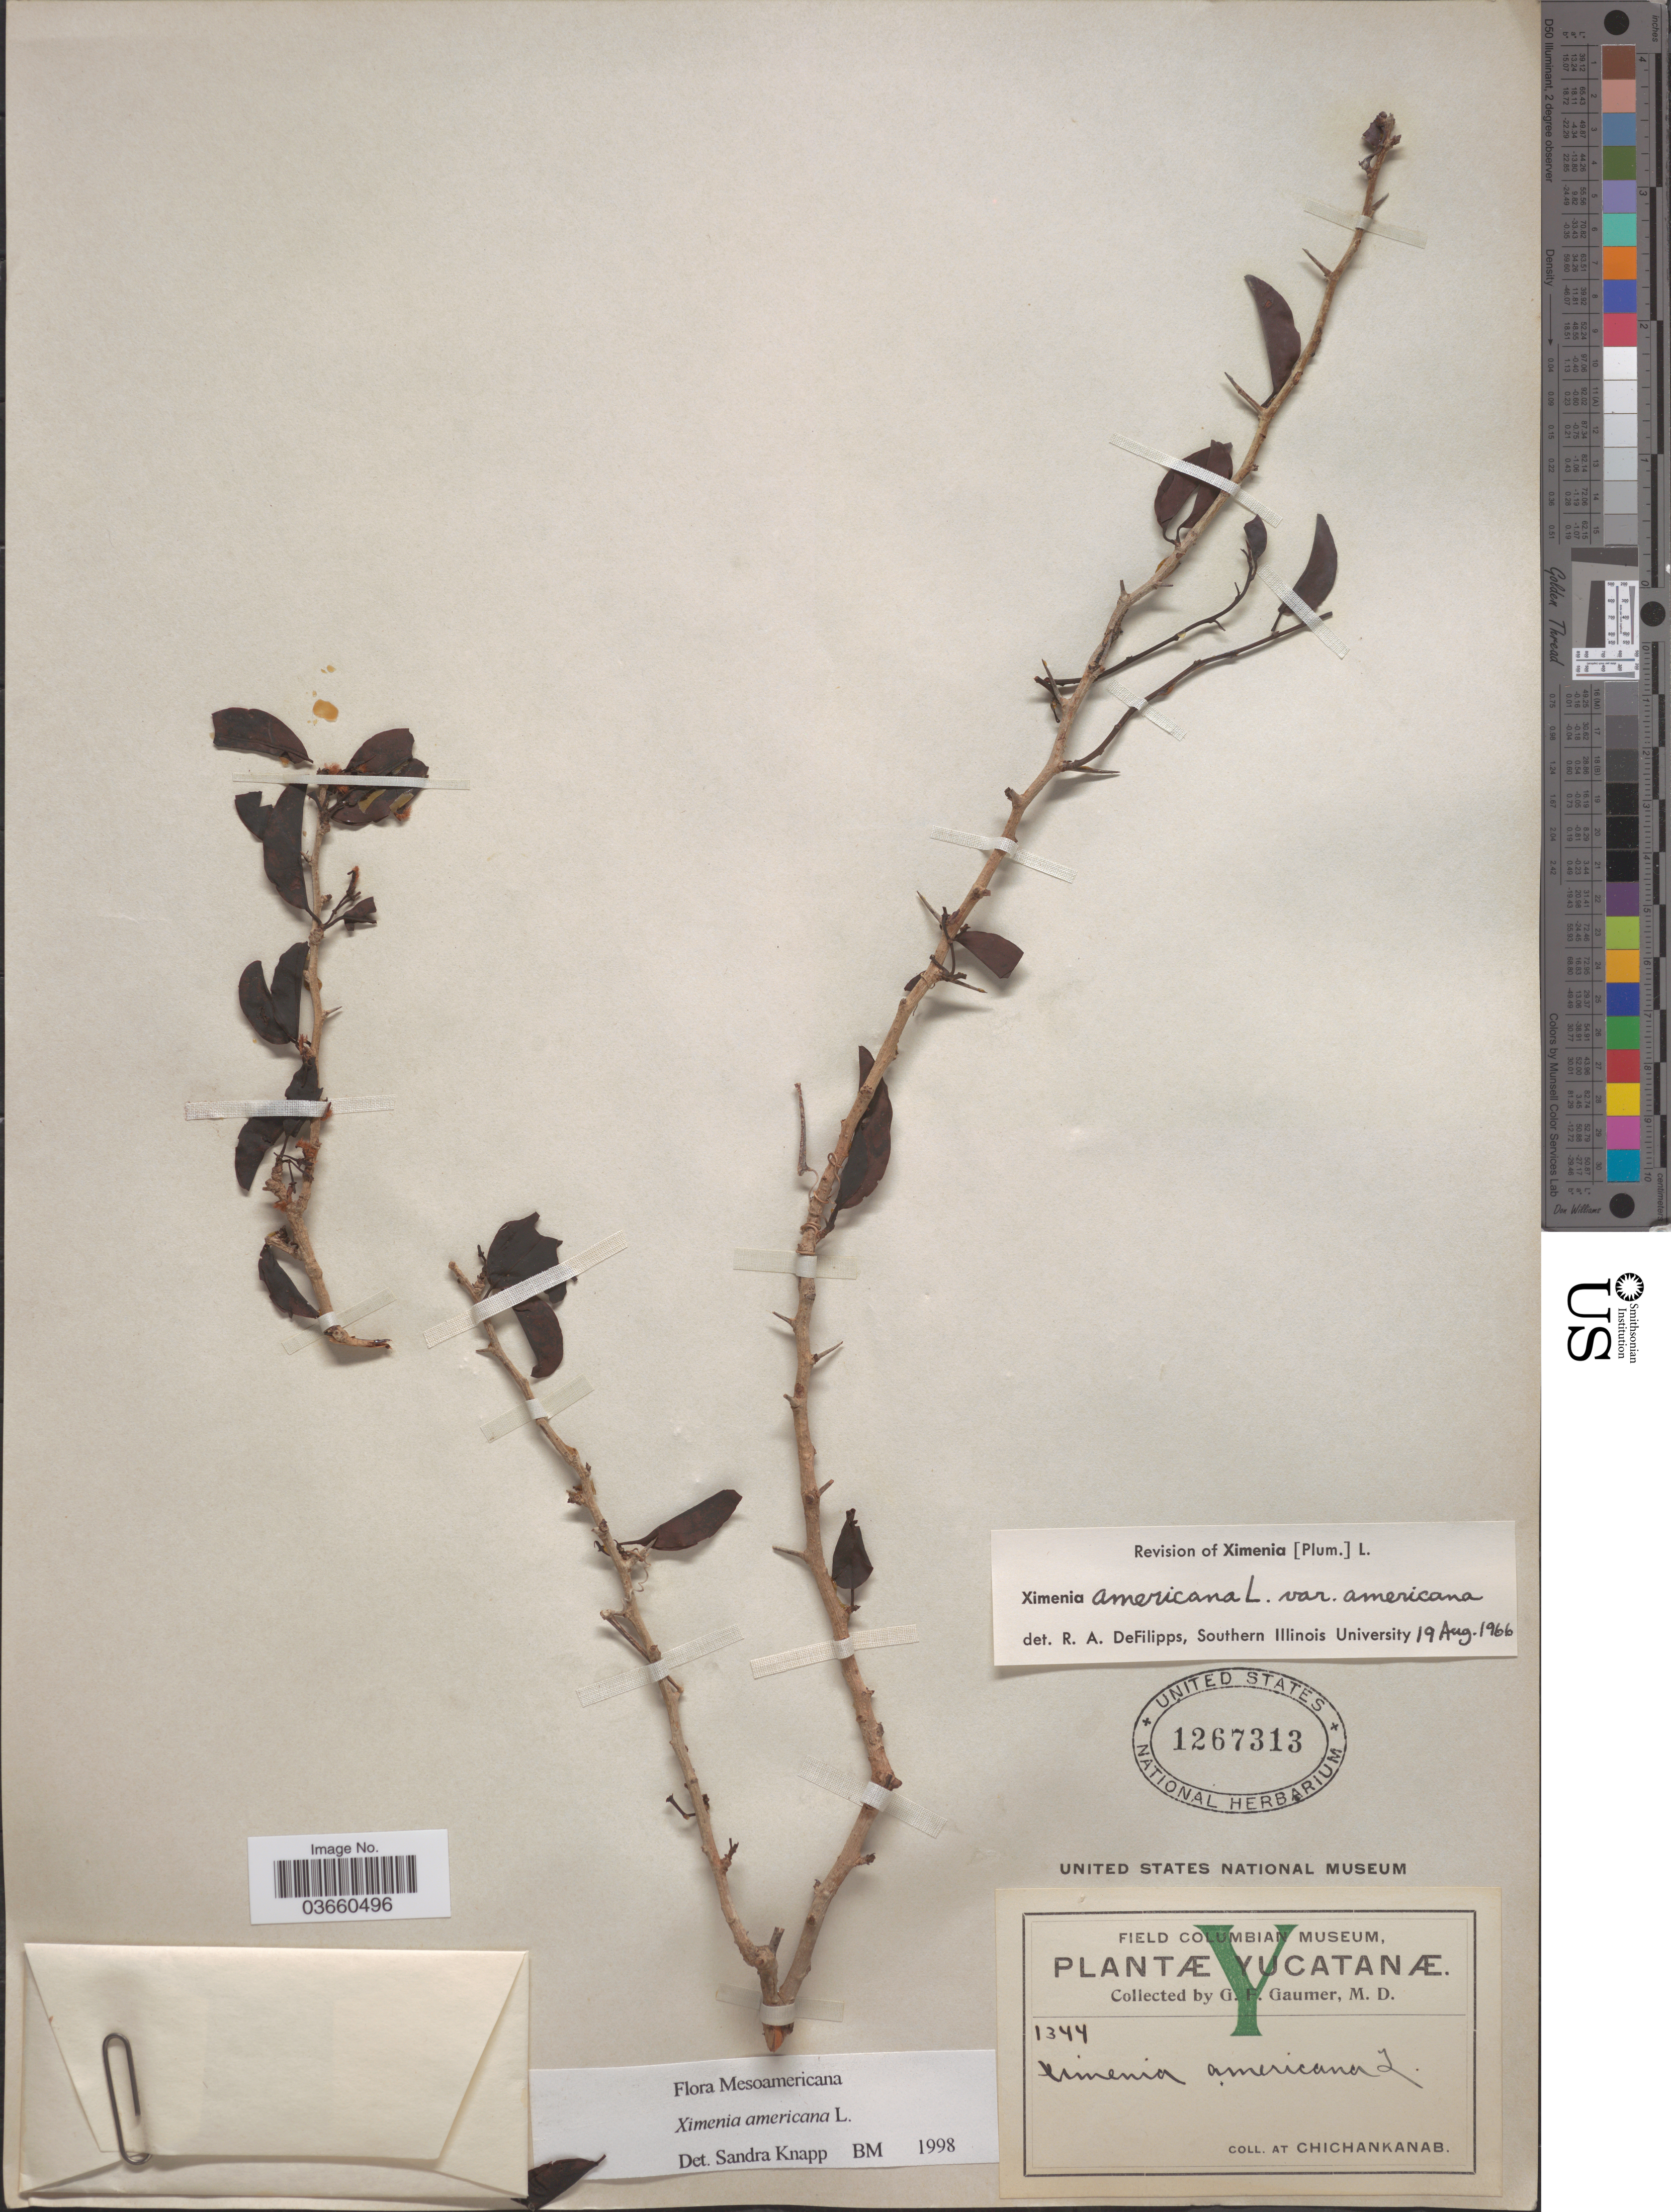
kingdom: Plantae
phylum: Tracheophyta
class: Magnoliopsida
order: Santalales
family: Ximeniaceae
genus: Ximenia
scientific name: Ximenia americana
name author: L.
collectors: G. F. Gaumer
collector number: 1344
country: Mexico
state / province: Yucatán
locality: At Chichankanab.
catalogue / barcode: US 1267313